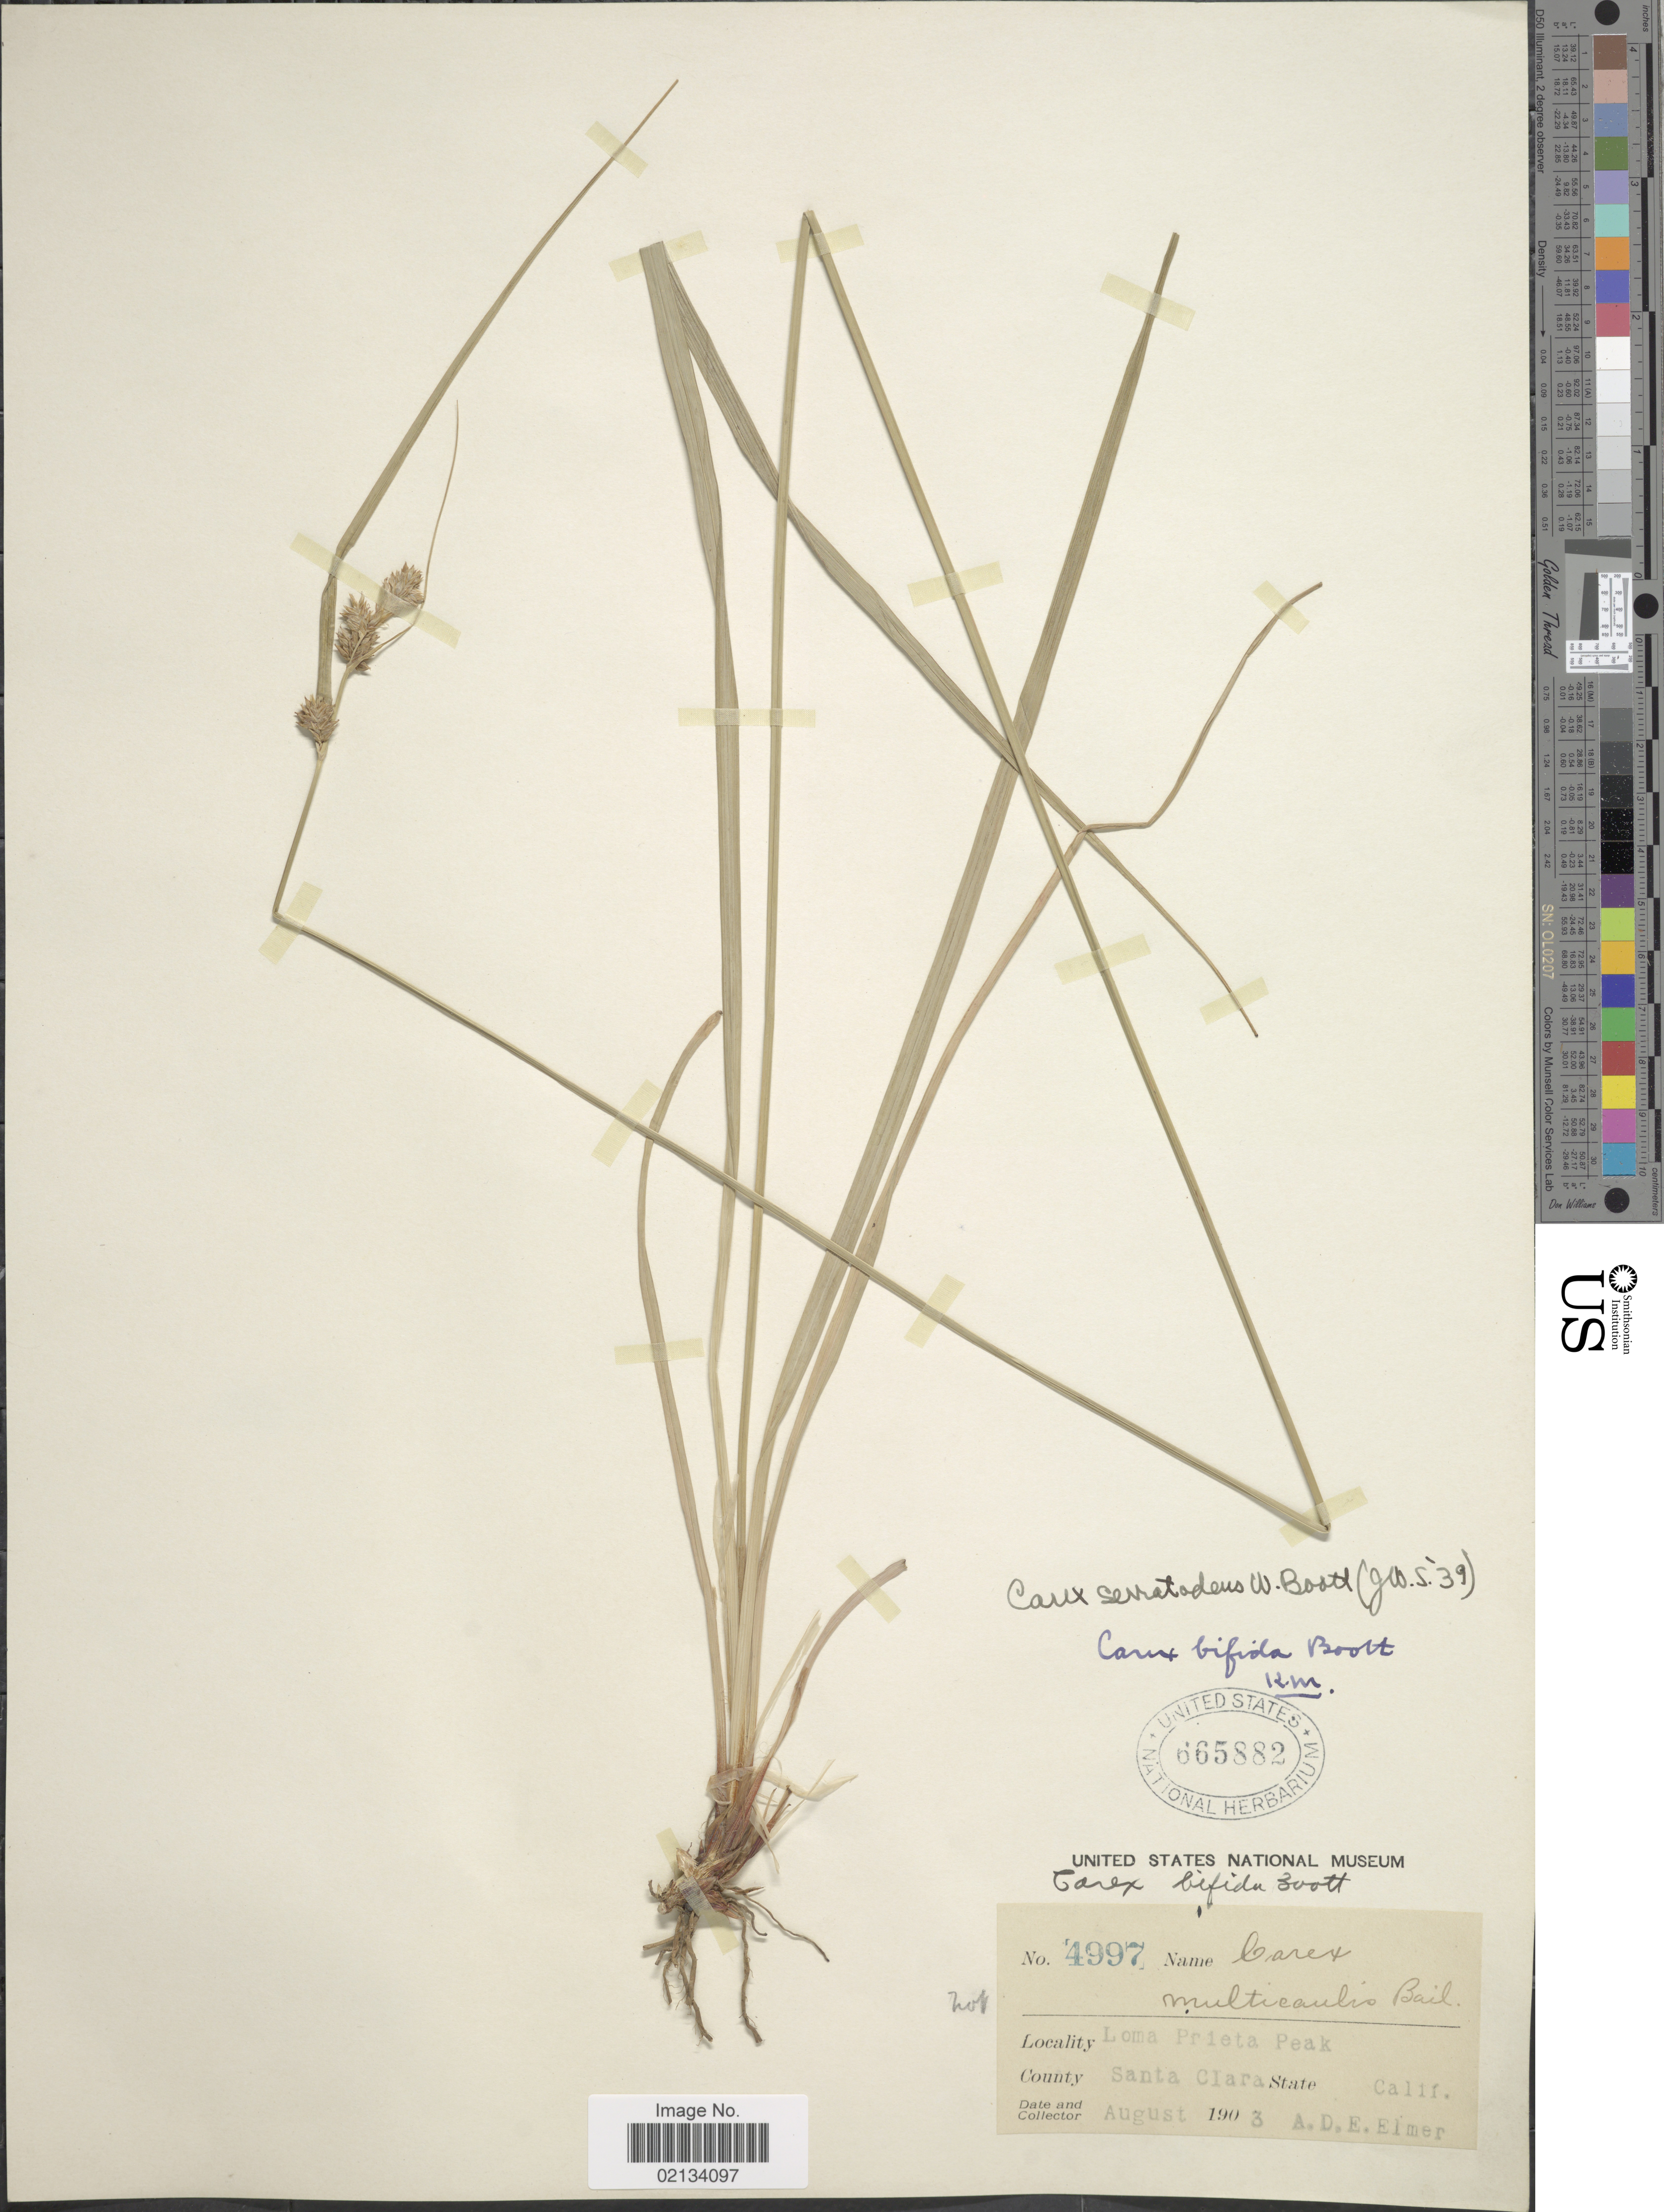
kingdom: Plantae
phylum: Tracheophyta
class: Liliopsida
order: Poales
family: Cyperaceae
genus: Carex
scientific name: Carex serratodens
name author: W. Boott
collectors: A. D. E. Elmer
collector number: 4997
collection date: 1903-08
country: United States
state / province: California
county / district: Santa Clara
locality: Loma Prieta Park, County Santa Clara.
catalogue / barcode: US 665882